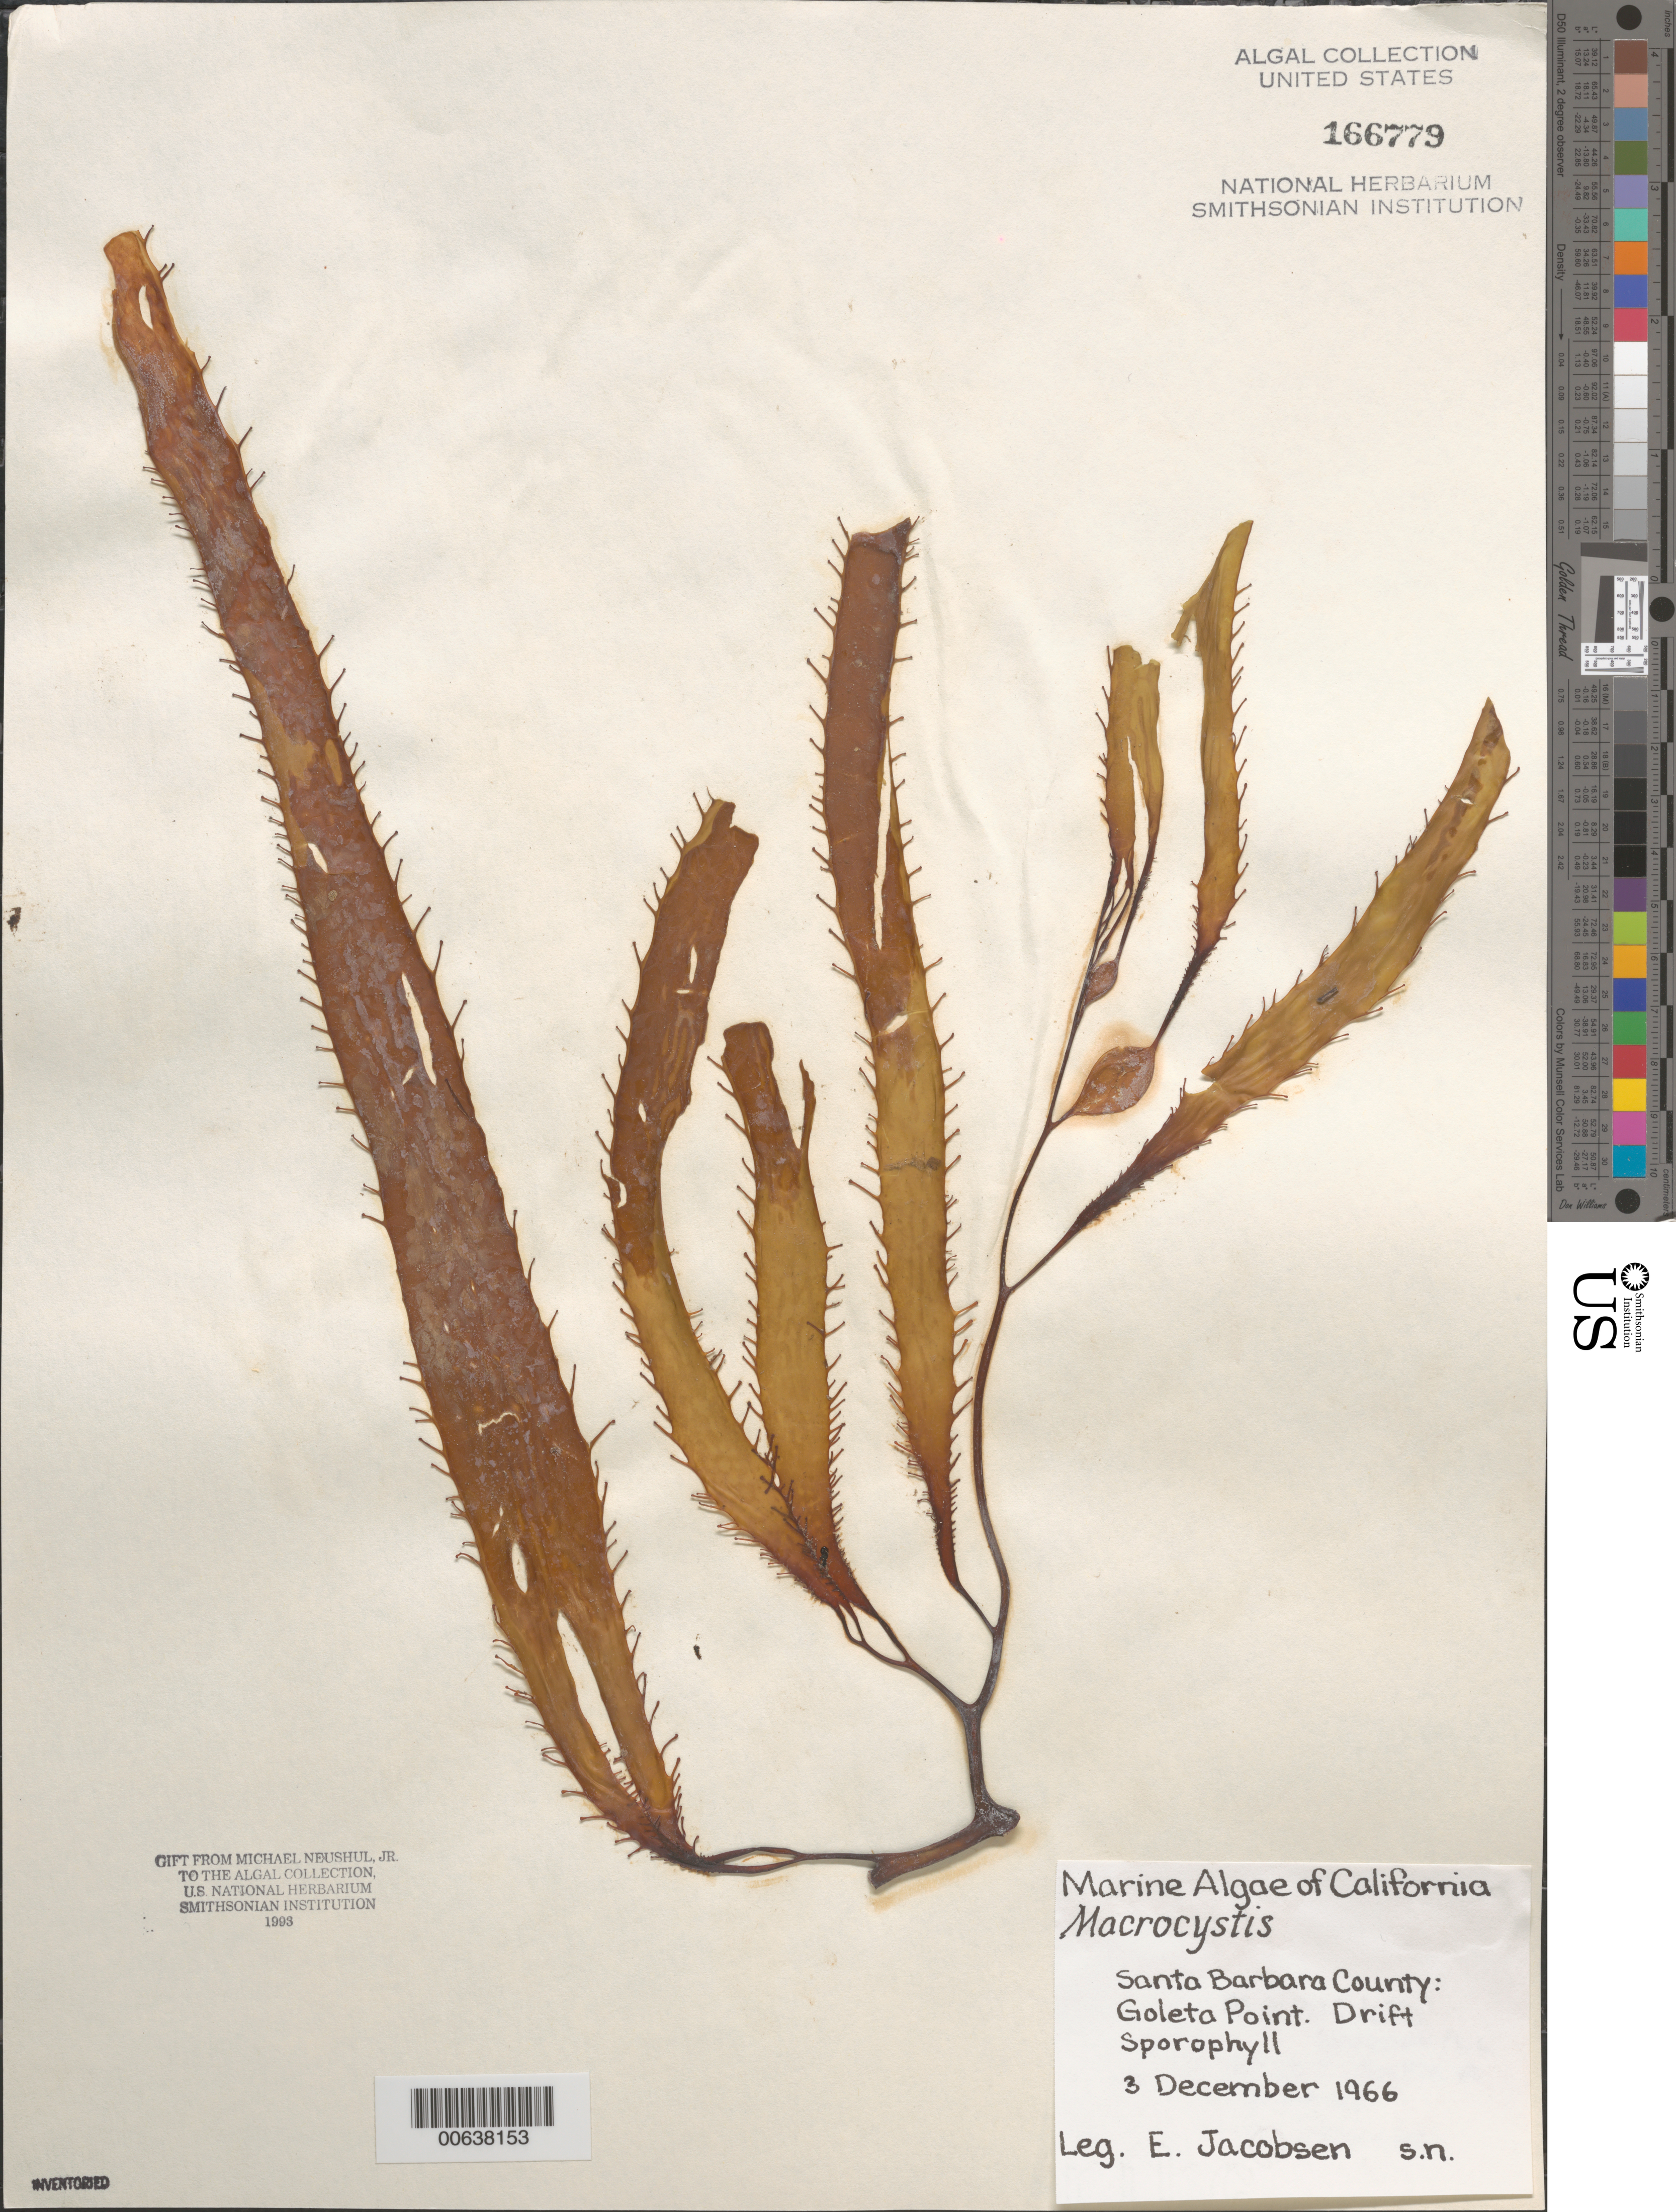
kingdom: Chromista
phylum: Ochrophyta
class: Phaeophyceae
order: Laminariales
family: Laminariaceae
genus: Macrocystis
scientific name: Macrocystis sp.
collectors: E. Jacobsen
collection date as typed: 03 Dec 1966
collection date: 1966-12-03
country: United States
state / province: California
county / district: Santa Barbara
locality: Goleta Point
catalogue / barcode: US 166779